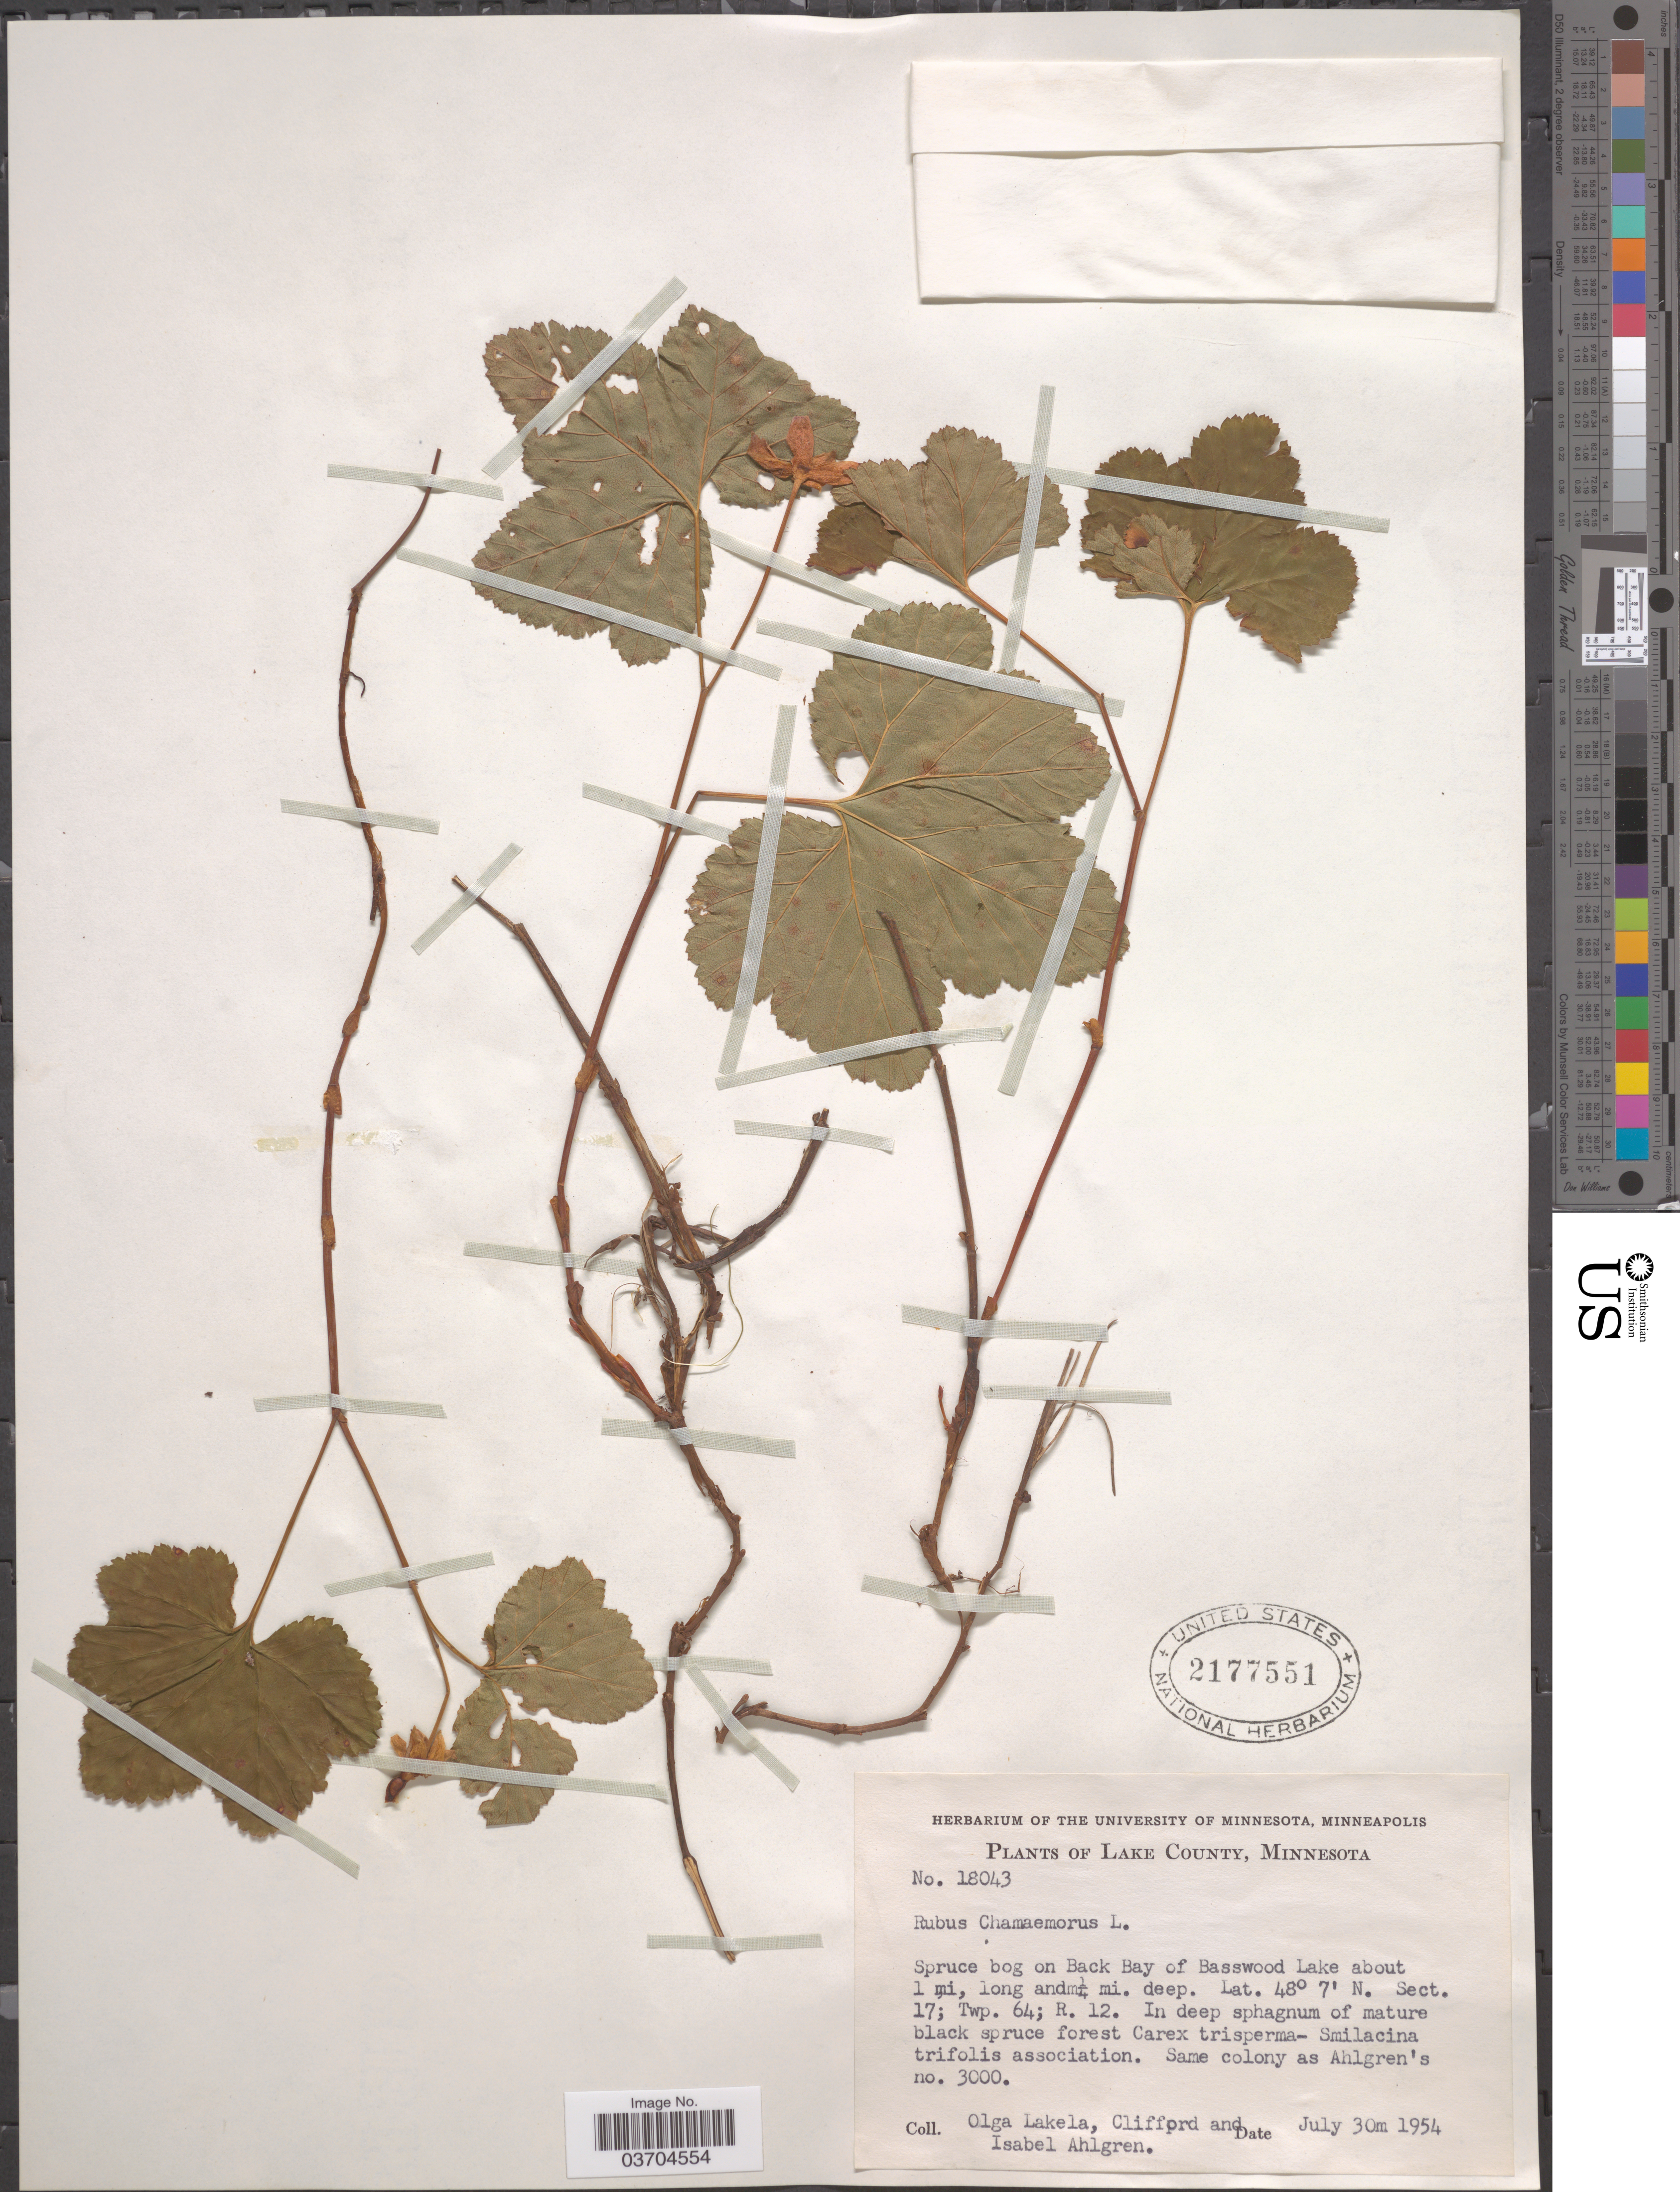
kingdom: Plantae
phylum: Tracheophyta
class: Magnoliopsida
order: Rosales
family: Rosaceae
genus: Rubus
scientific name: Rubus chamaemorus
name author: L.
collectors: O. K. Lakela, C. Ahlgren & I. Ahlgren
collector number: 18043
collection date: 1954-07-30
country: United States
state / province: Minnesota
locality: Lake County. Spruce bog on Back Bay of Basswood Lake about 1 mi, long and m¼ mi. deep. Sect. 17; Twp. 64; R. 12.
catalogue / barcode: US 2177551